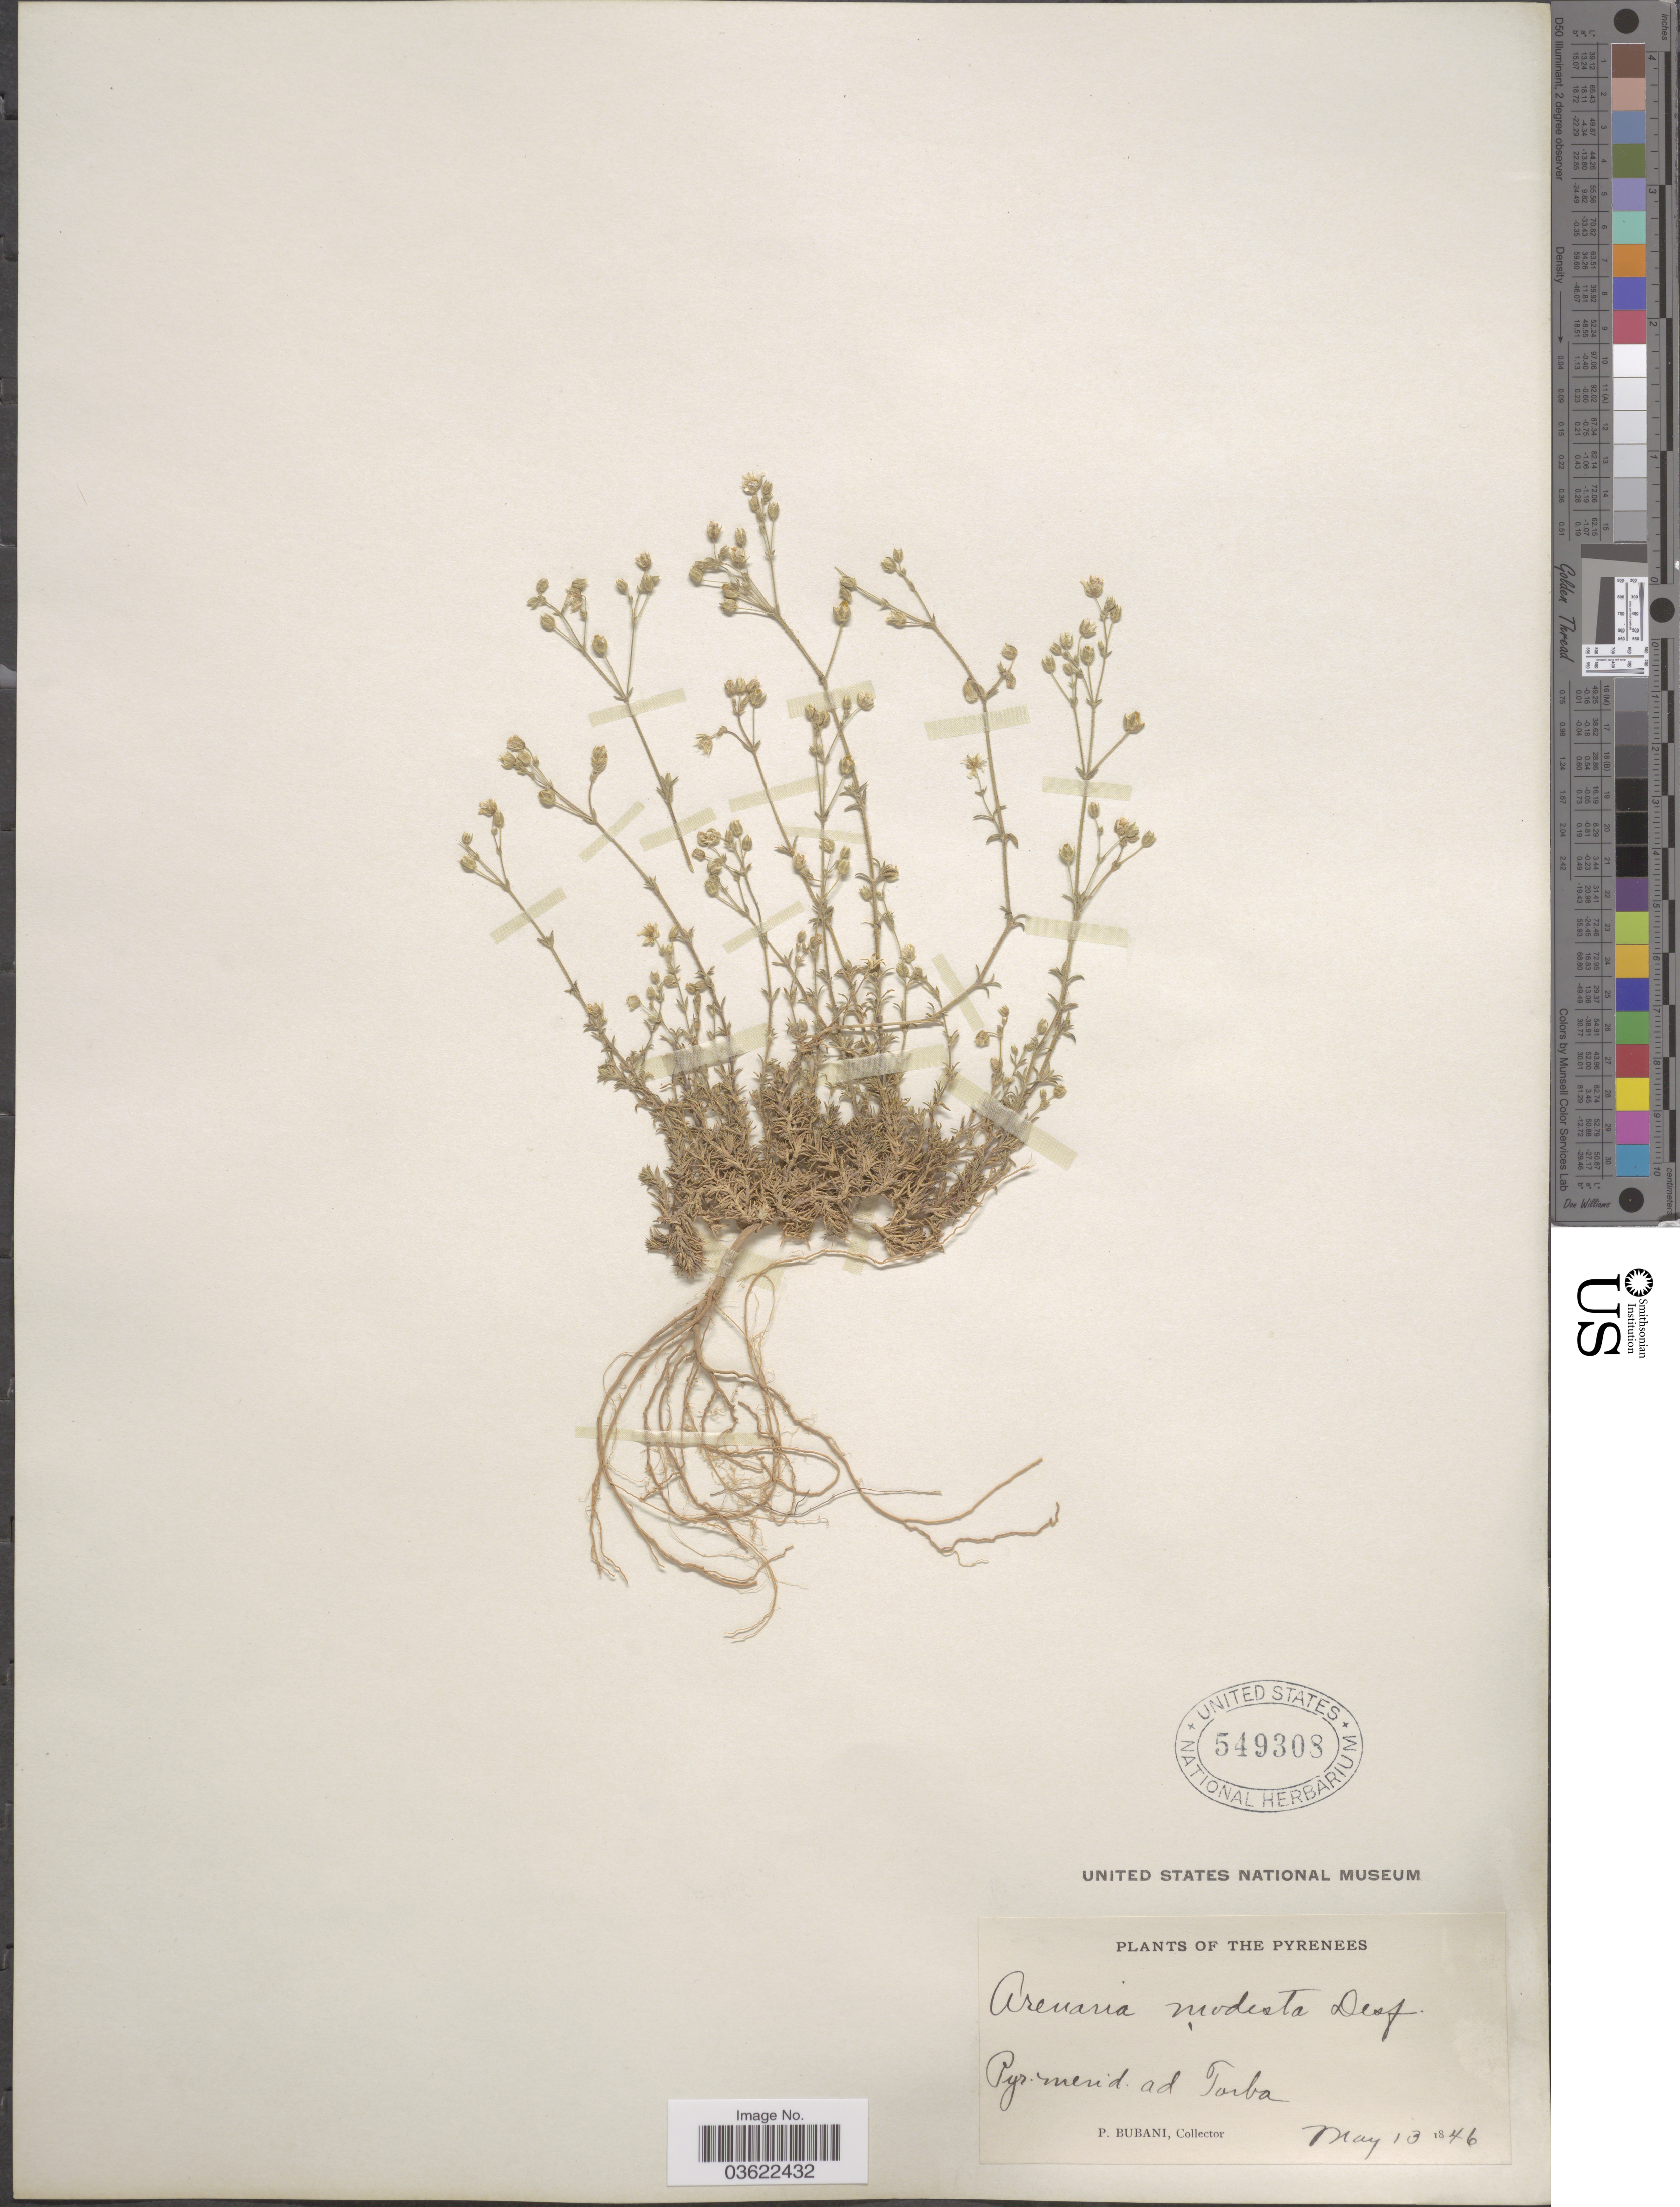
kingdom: Plantae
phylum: Tracheophyta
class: Magnoliopsida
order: Caryophyllales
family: Caryophyllaceae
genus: Arenaria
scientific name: Arenaria modesta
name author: Dufour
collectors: P. Bubani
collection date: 1846-05-13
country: France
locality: The Pyrenees. Pyr. merid. ad Tarba.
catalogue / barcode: US 549308